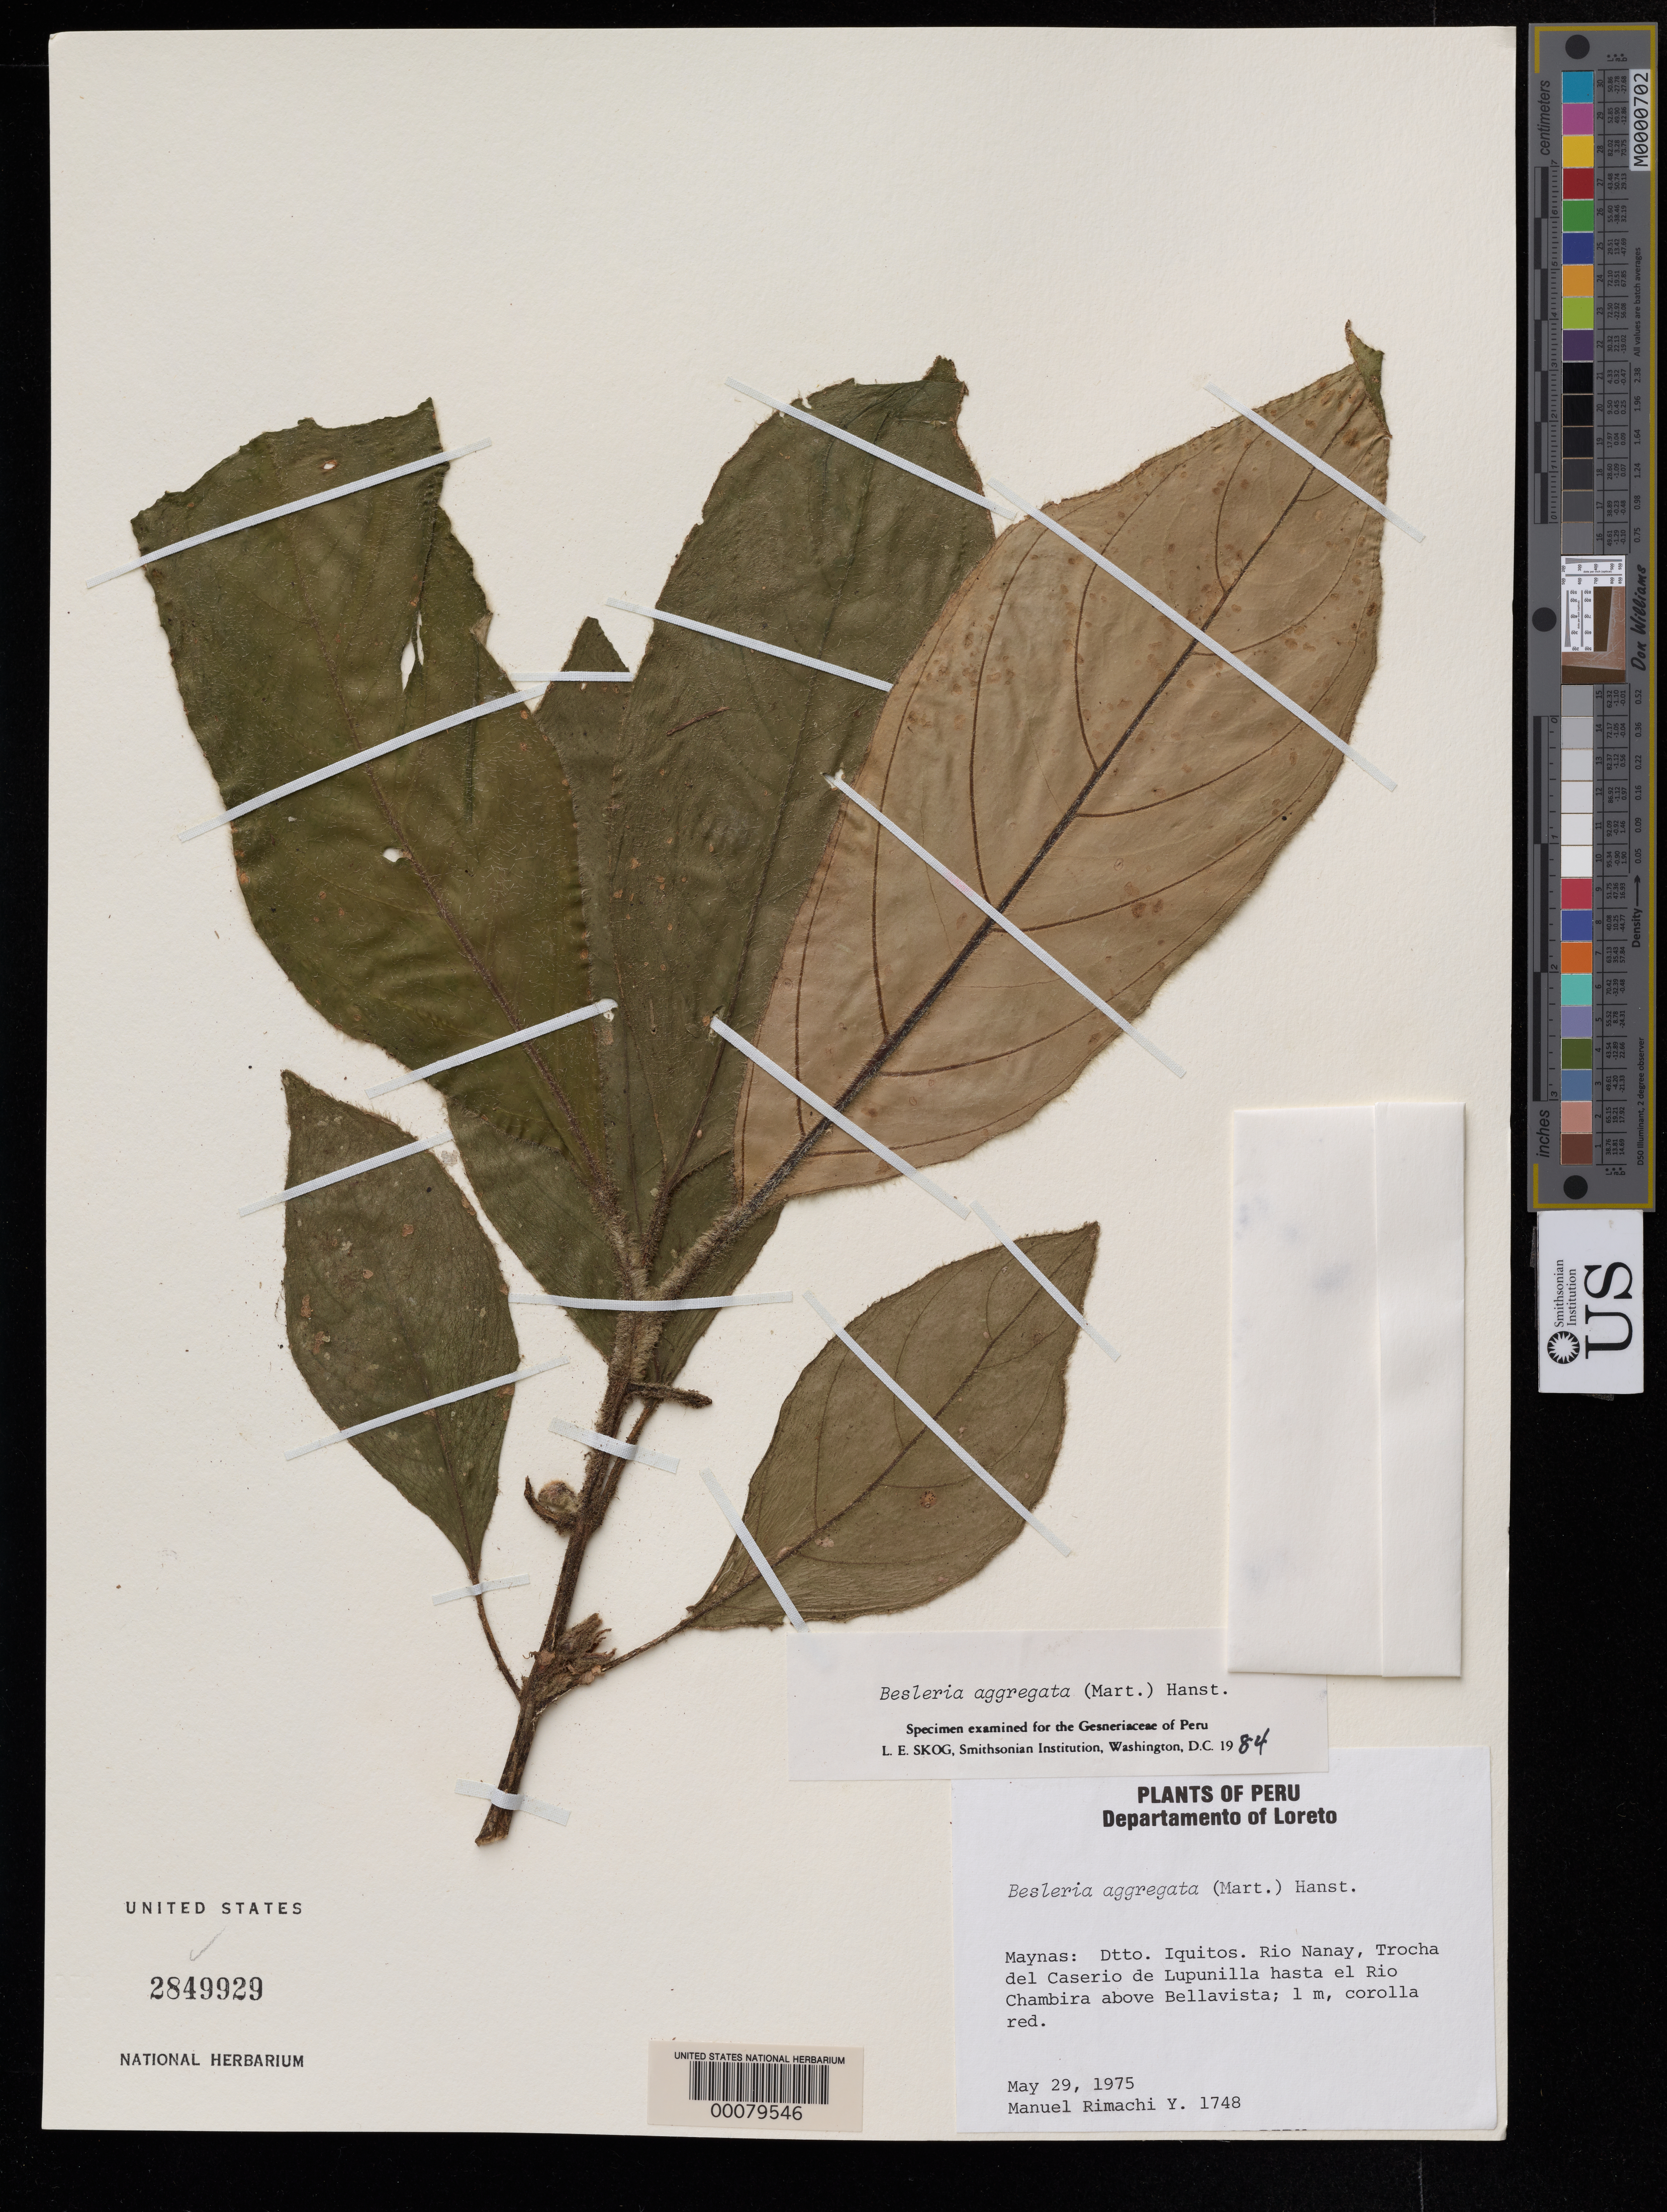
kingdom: Plantae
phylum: Tracheophyta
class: Magnoliopsida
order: Lamiales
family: Gesneriaceae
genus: Besleria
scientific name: Besleria aggregata var. aggregata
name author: (Mart.) Hanst.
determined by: Skog, Laurence E.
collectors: M. Rimachi Y.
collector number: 1748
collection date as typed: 29 May 1975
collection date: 1975-05-29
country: Peru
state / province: Loreto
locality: Prov. Maynas; Dtto Iquitos, Rio Nanay, trocha del Caserio de Lupunilla hasta el Rio Chambira above Bellavista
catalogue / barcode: US 2849929